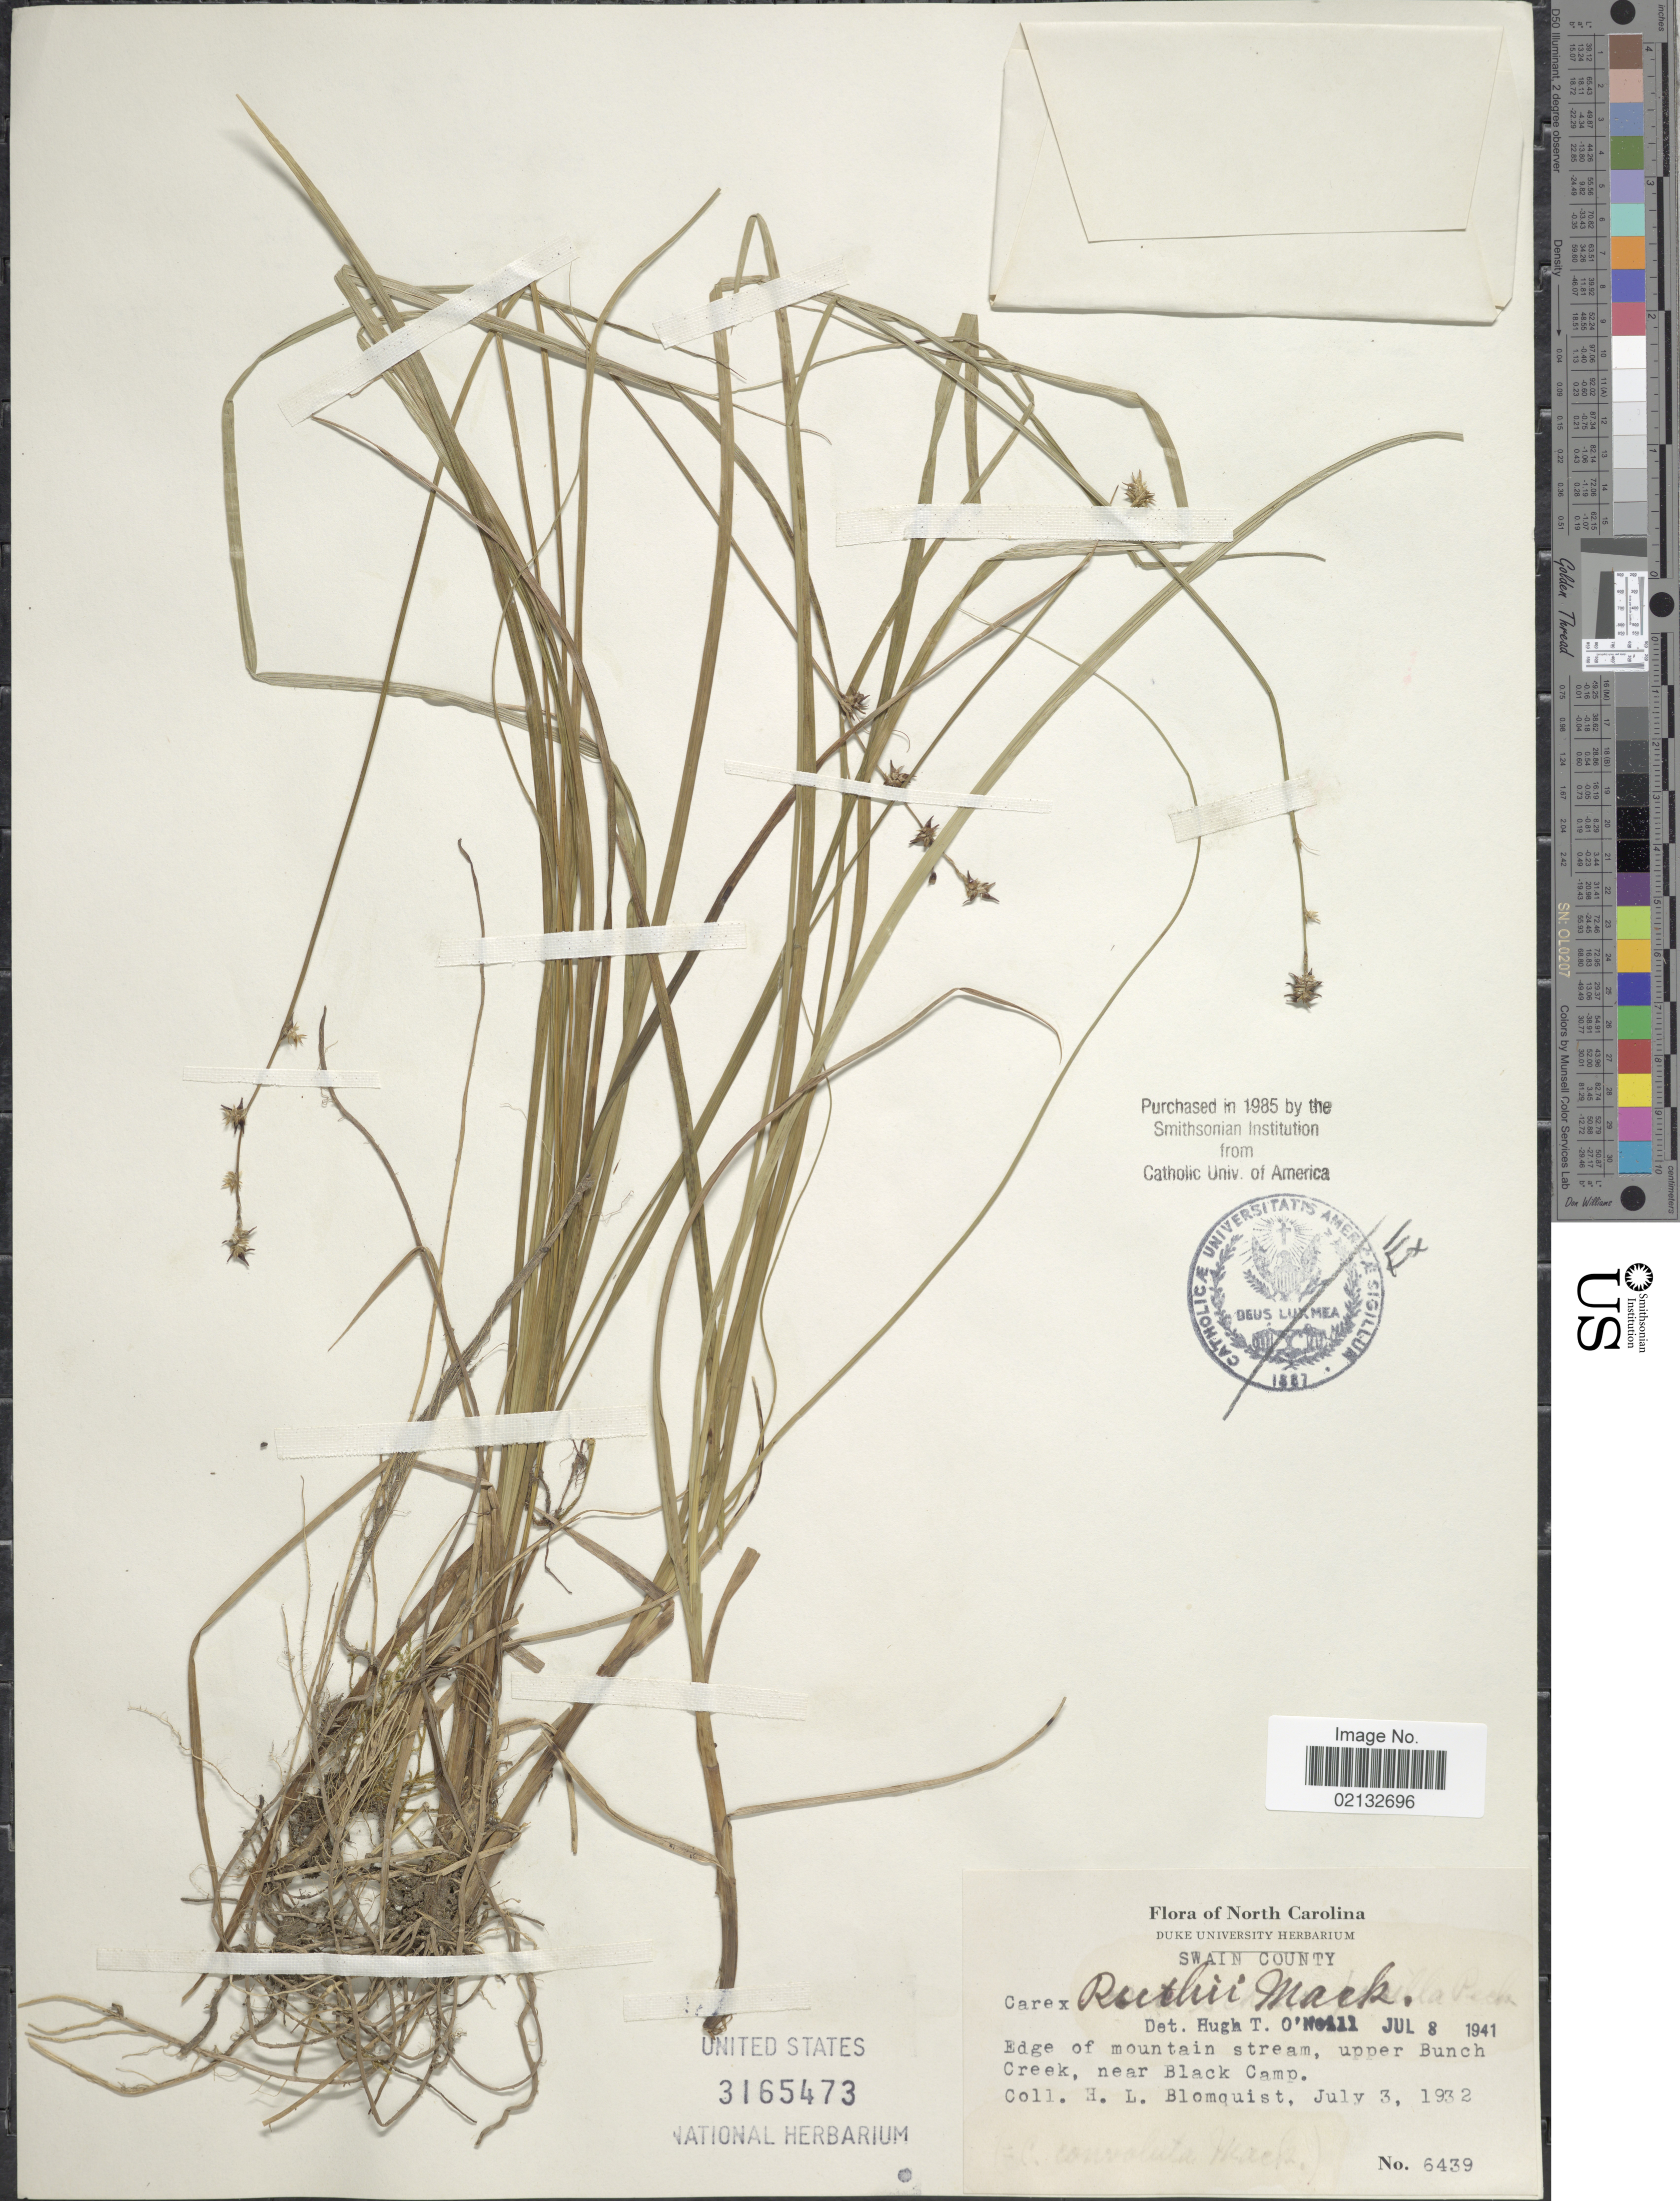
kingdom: Plantae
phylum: Tracheophyta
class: Liliopsida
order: Poales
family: Cyperaceae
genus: Carex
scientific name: Carex ruthii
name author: Mack.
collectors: H. Blomquist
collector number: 6439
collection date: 1932-07-03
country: United States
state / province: North Carolina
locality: Swain County. upper Bunch Creek, near Black Camp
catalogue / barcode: US 3165473